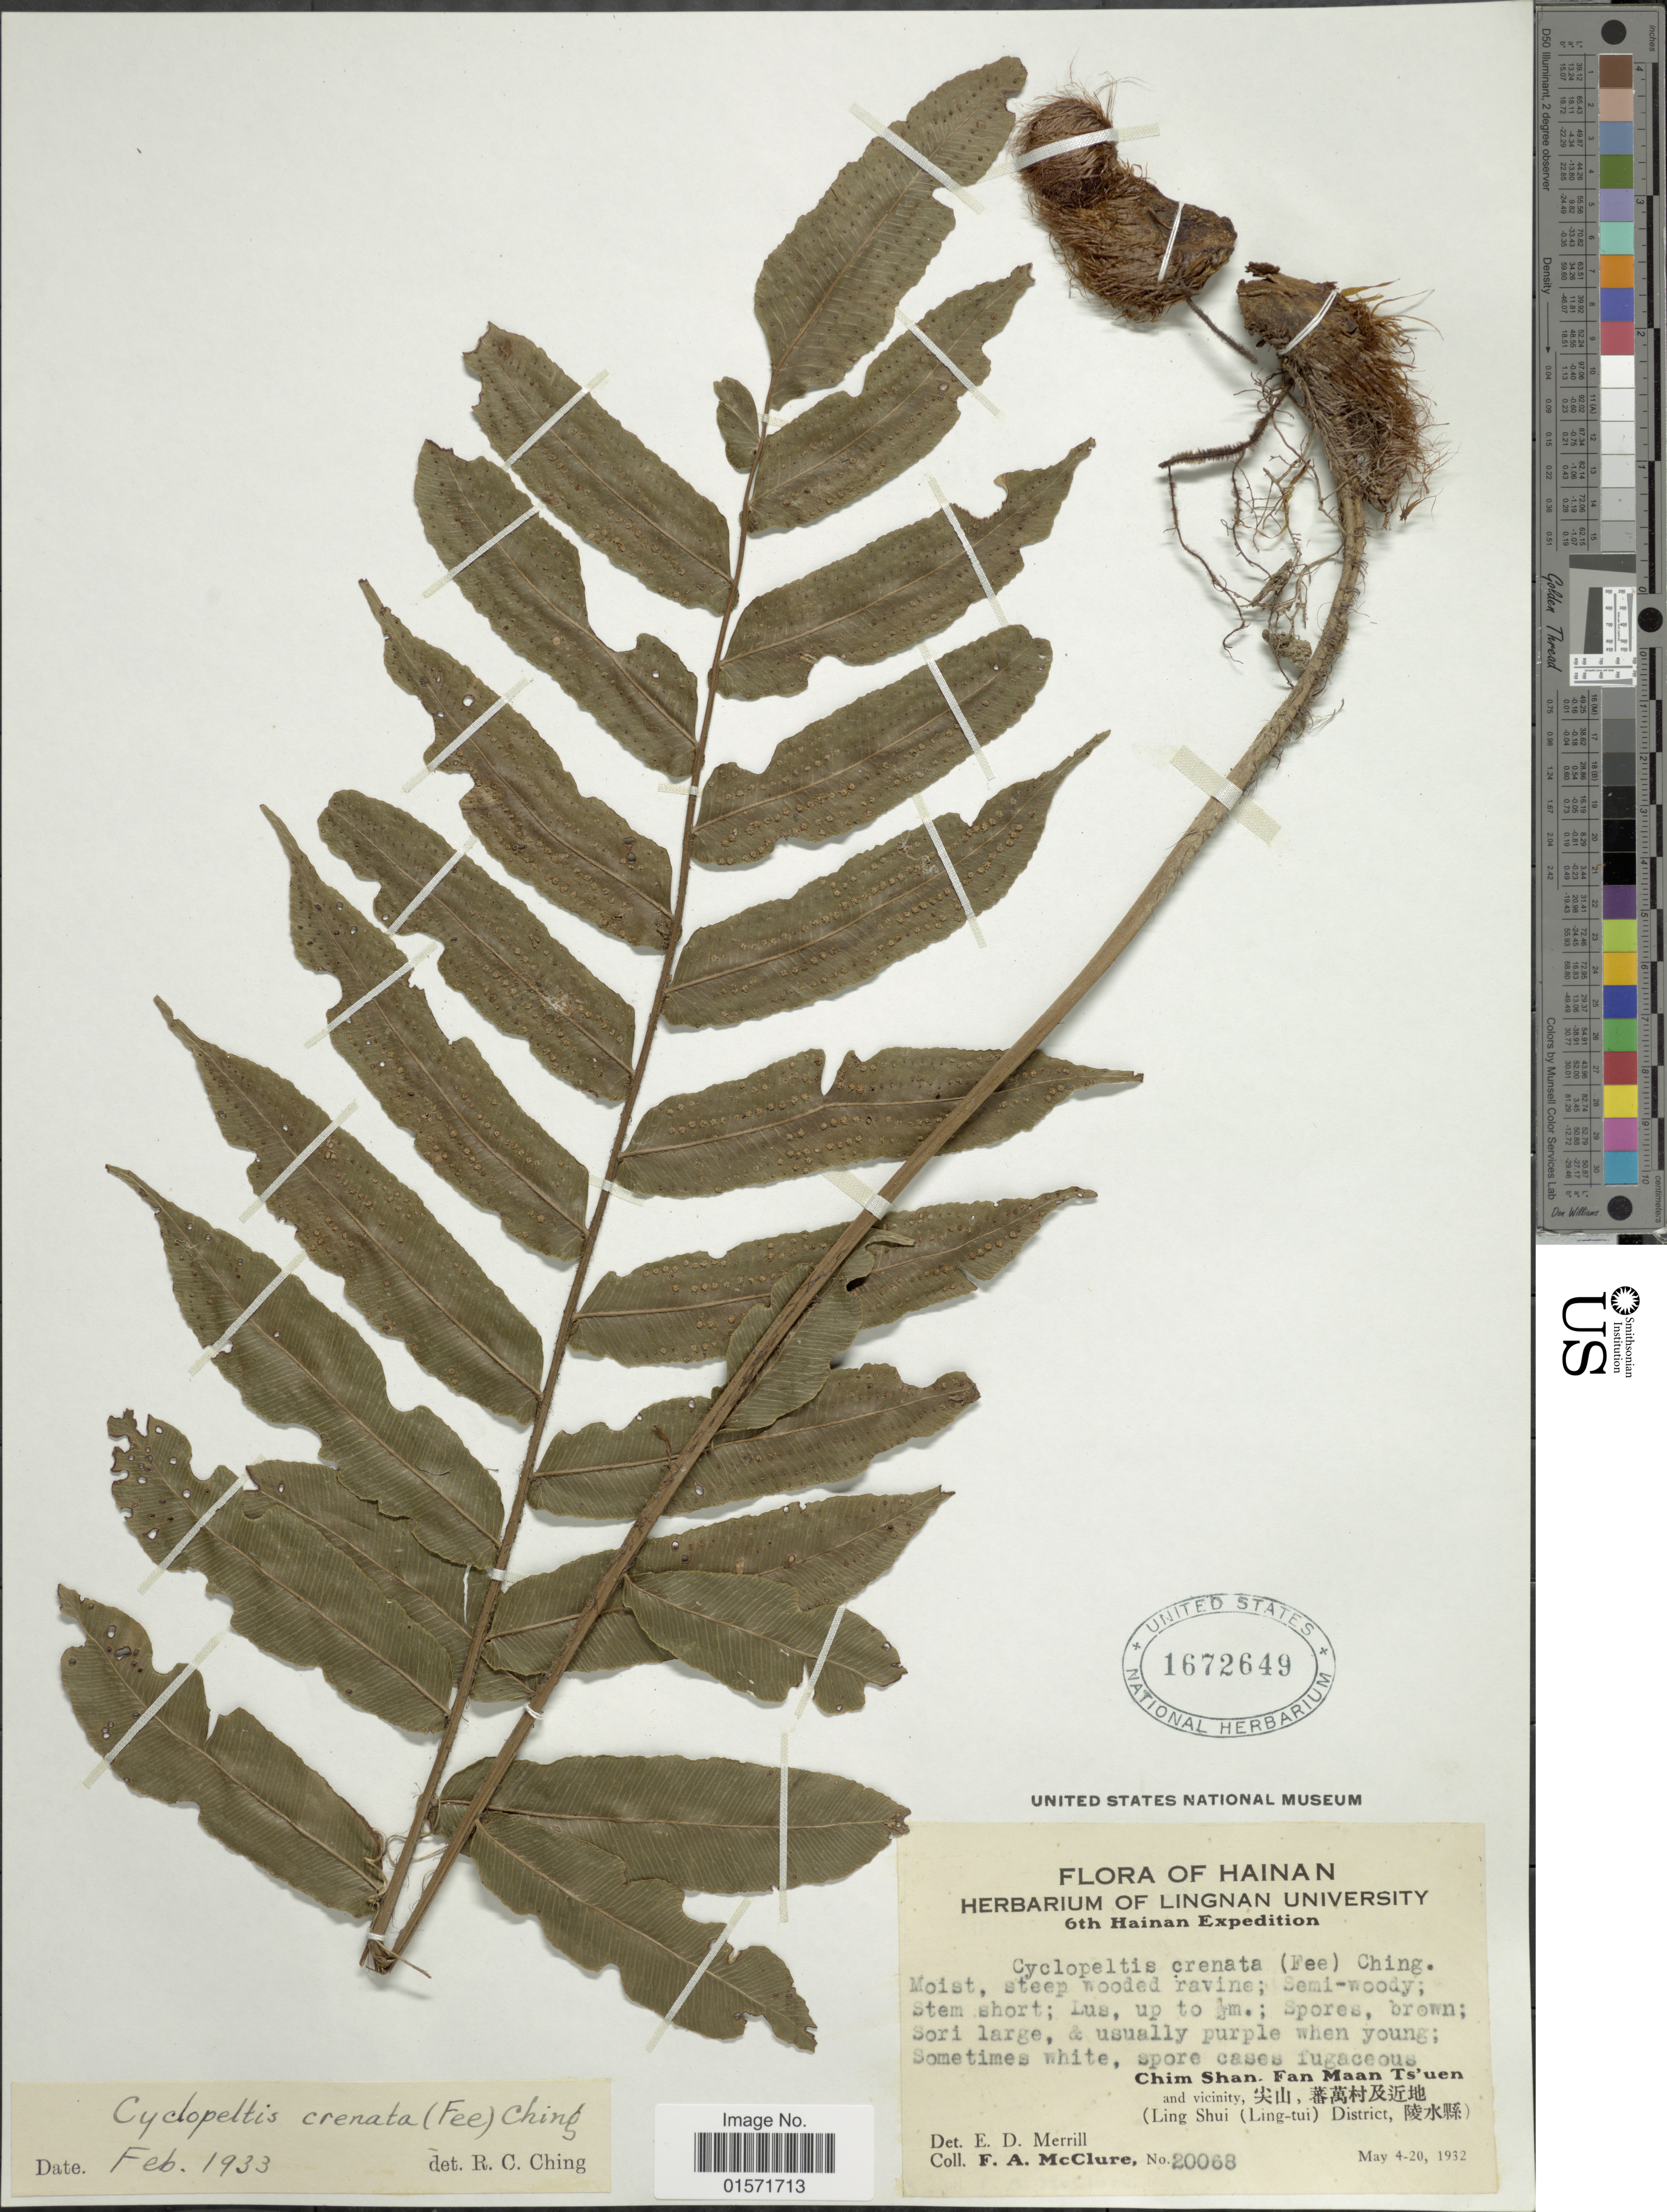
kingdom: Plantae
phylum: Tracheophyta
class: Polypodiopsida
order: Polypodiales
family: Lomariopsidaceae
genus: Cyclopeltis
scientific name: Cyclopeltis crenata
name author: (Fée) C. Chr.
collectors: F. A. McClure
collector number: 20068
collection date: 1932-05-04/1932-05-20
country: China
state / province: Hainan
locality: Chim Shan, Fan Maan Ts'uen and vicinity, (Ling Shui) Ling-tui) District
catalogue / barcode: US 1672649